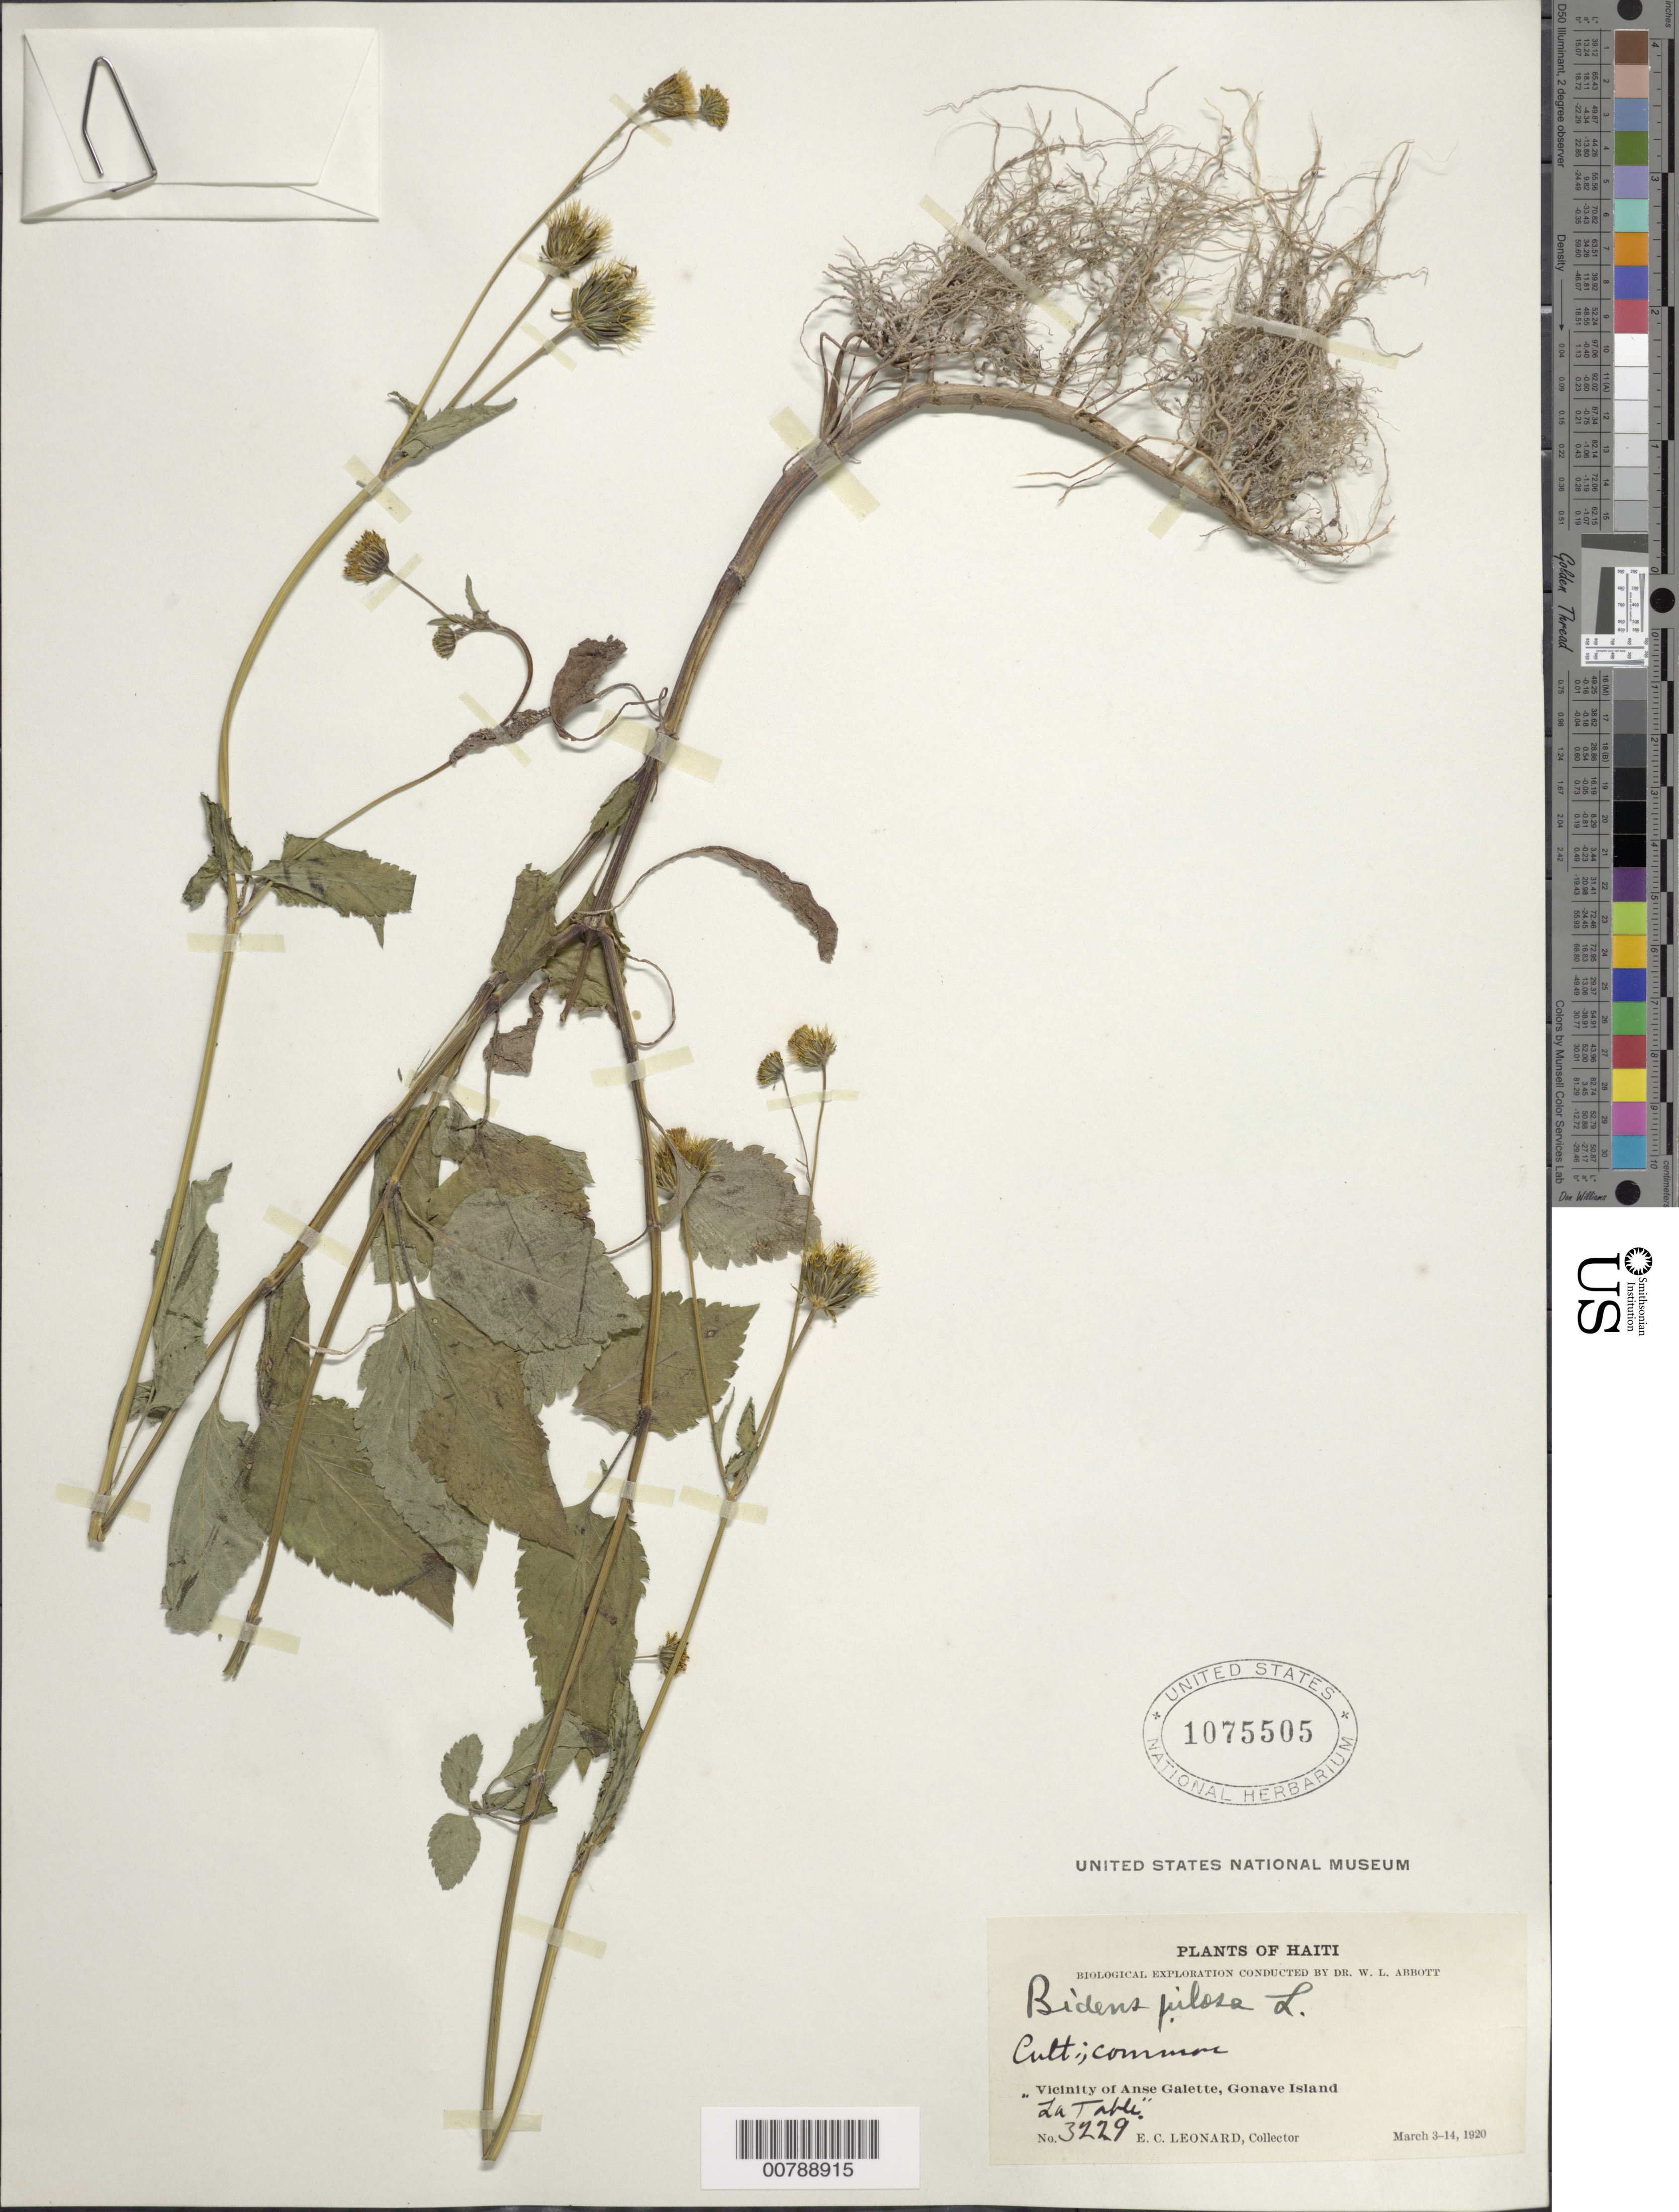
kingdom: Plantae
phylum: Tracheophyta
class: Magnoliopsida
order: Asterales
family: Asteraceae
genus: Bidens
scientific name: Bidens pilosa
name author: L.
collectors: E. C. Leonard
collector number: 3229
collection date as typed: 03 Mar 1920 to 14 Mar 1920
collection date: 1920-03-03/1920-03-14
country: Haiti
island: Hispaniola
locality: Vicinity of Anse Galette, Gonave Island. "La Table"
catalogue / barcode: US 1075505